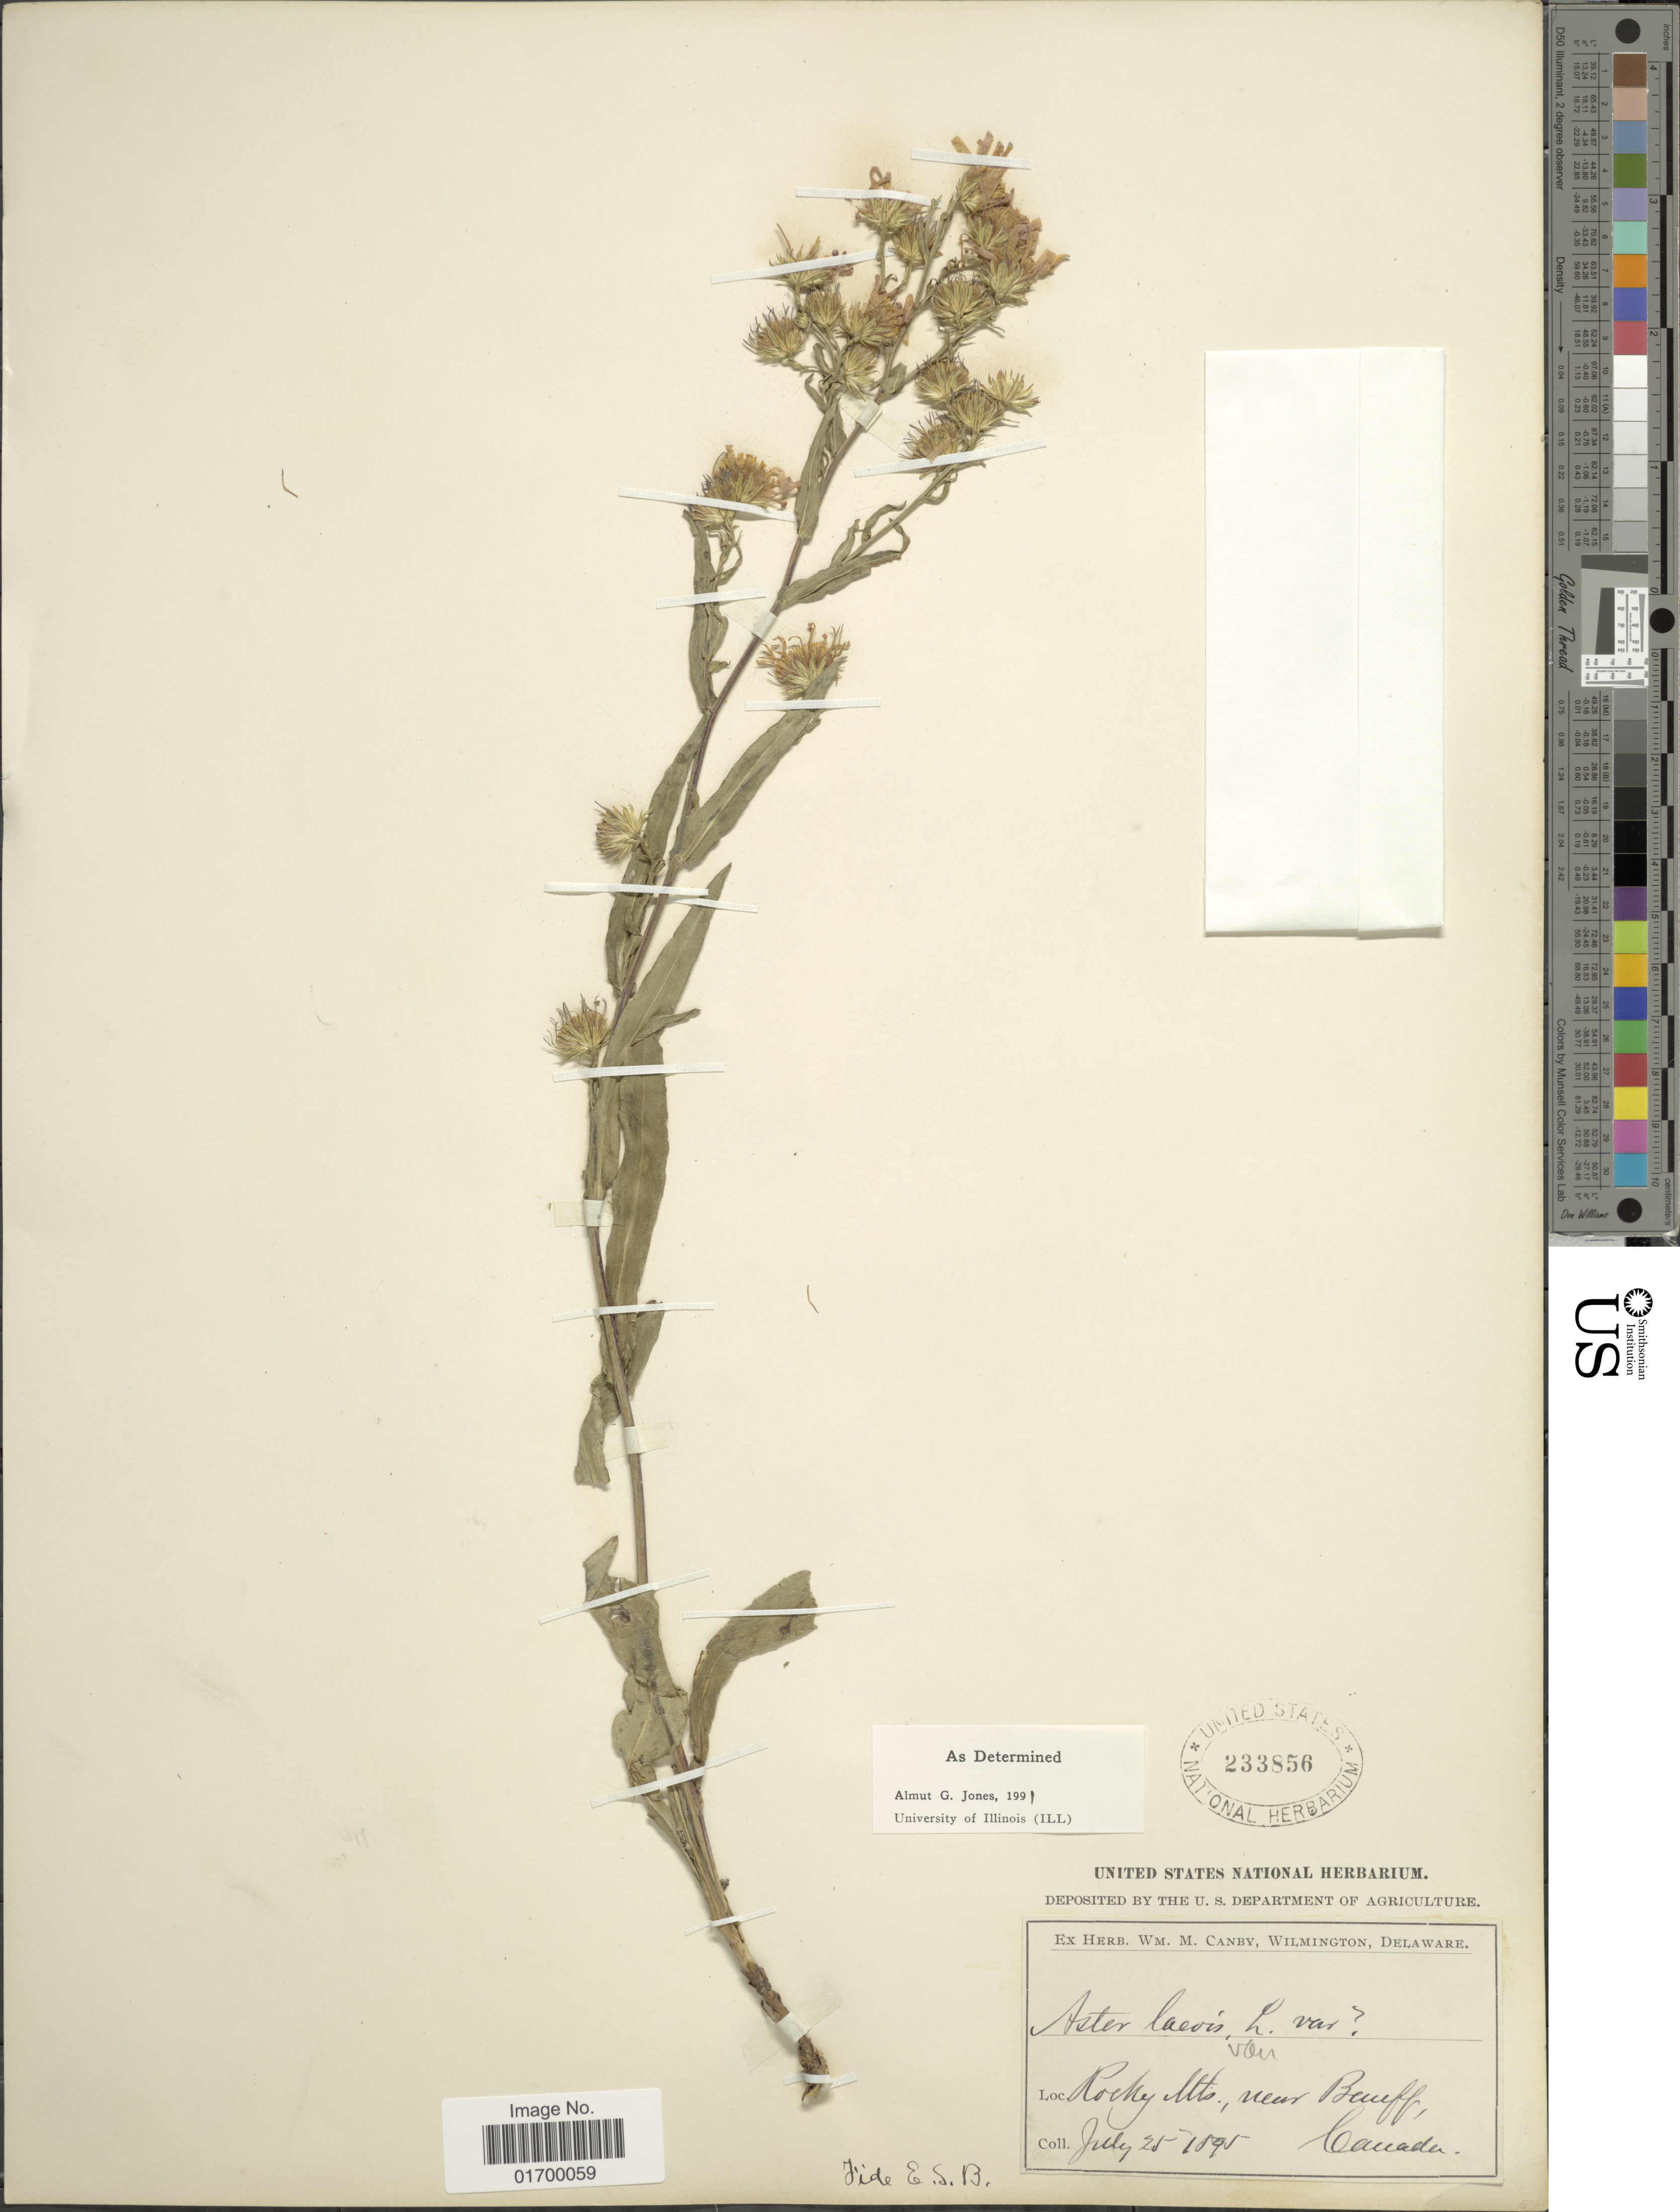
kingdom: Plantae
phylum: Tracheophyta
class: Magnoliopsida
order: Asterales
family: Asteraceae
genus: Symphyotrichum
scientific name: Symphyotrichum laeve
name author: (L.) Á. Löve & D. Löve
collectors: ex herb. W.M. Canby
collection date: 1895-07-25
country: Canada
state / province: Alberta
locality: Rocky Mts., near Banff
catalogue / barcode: US 233856